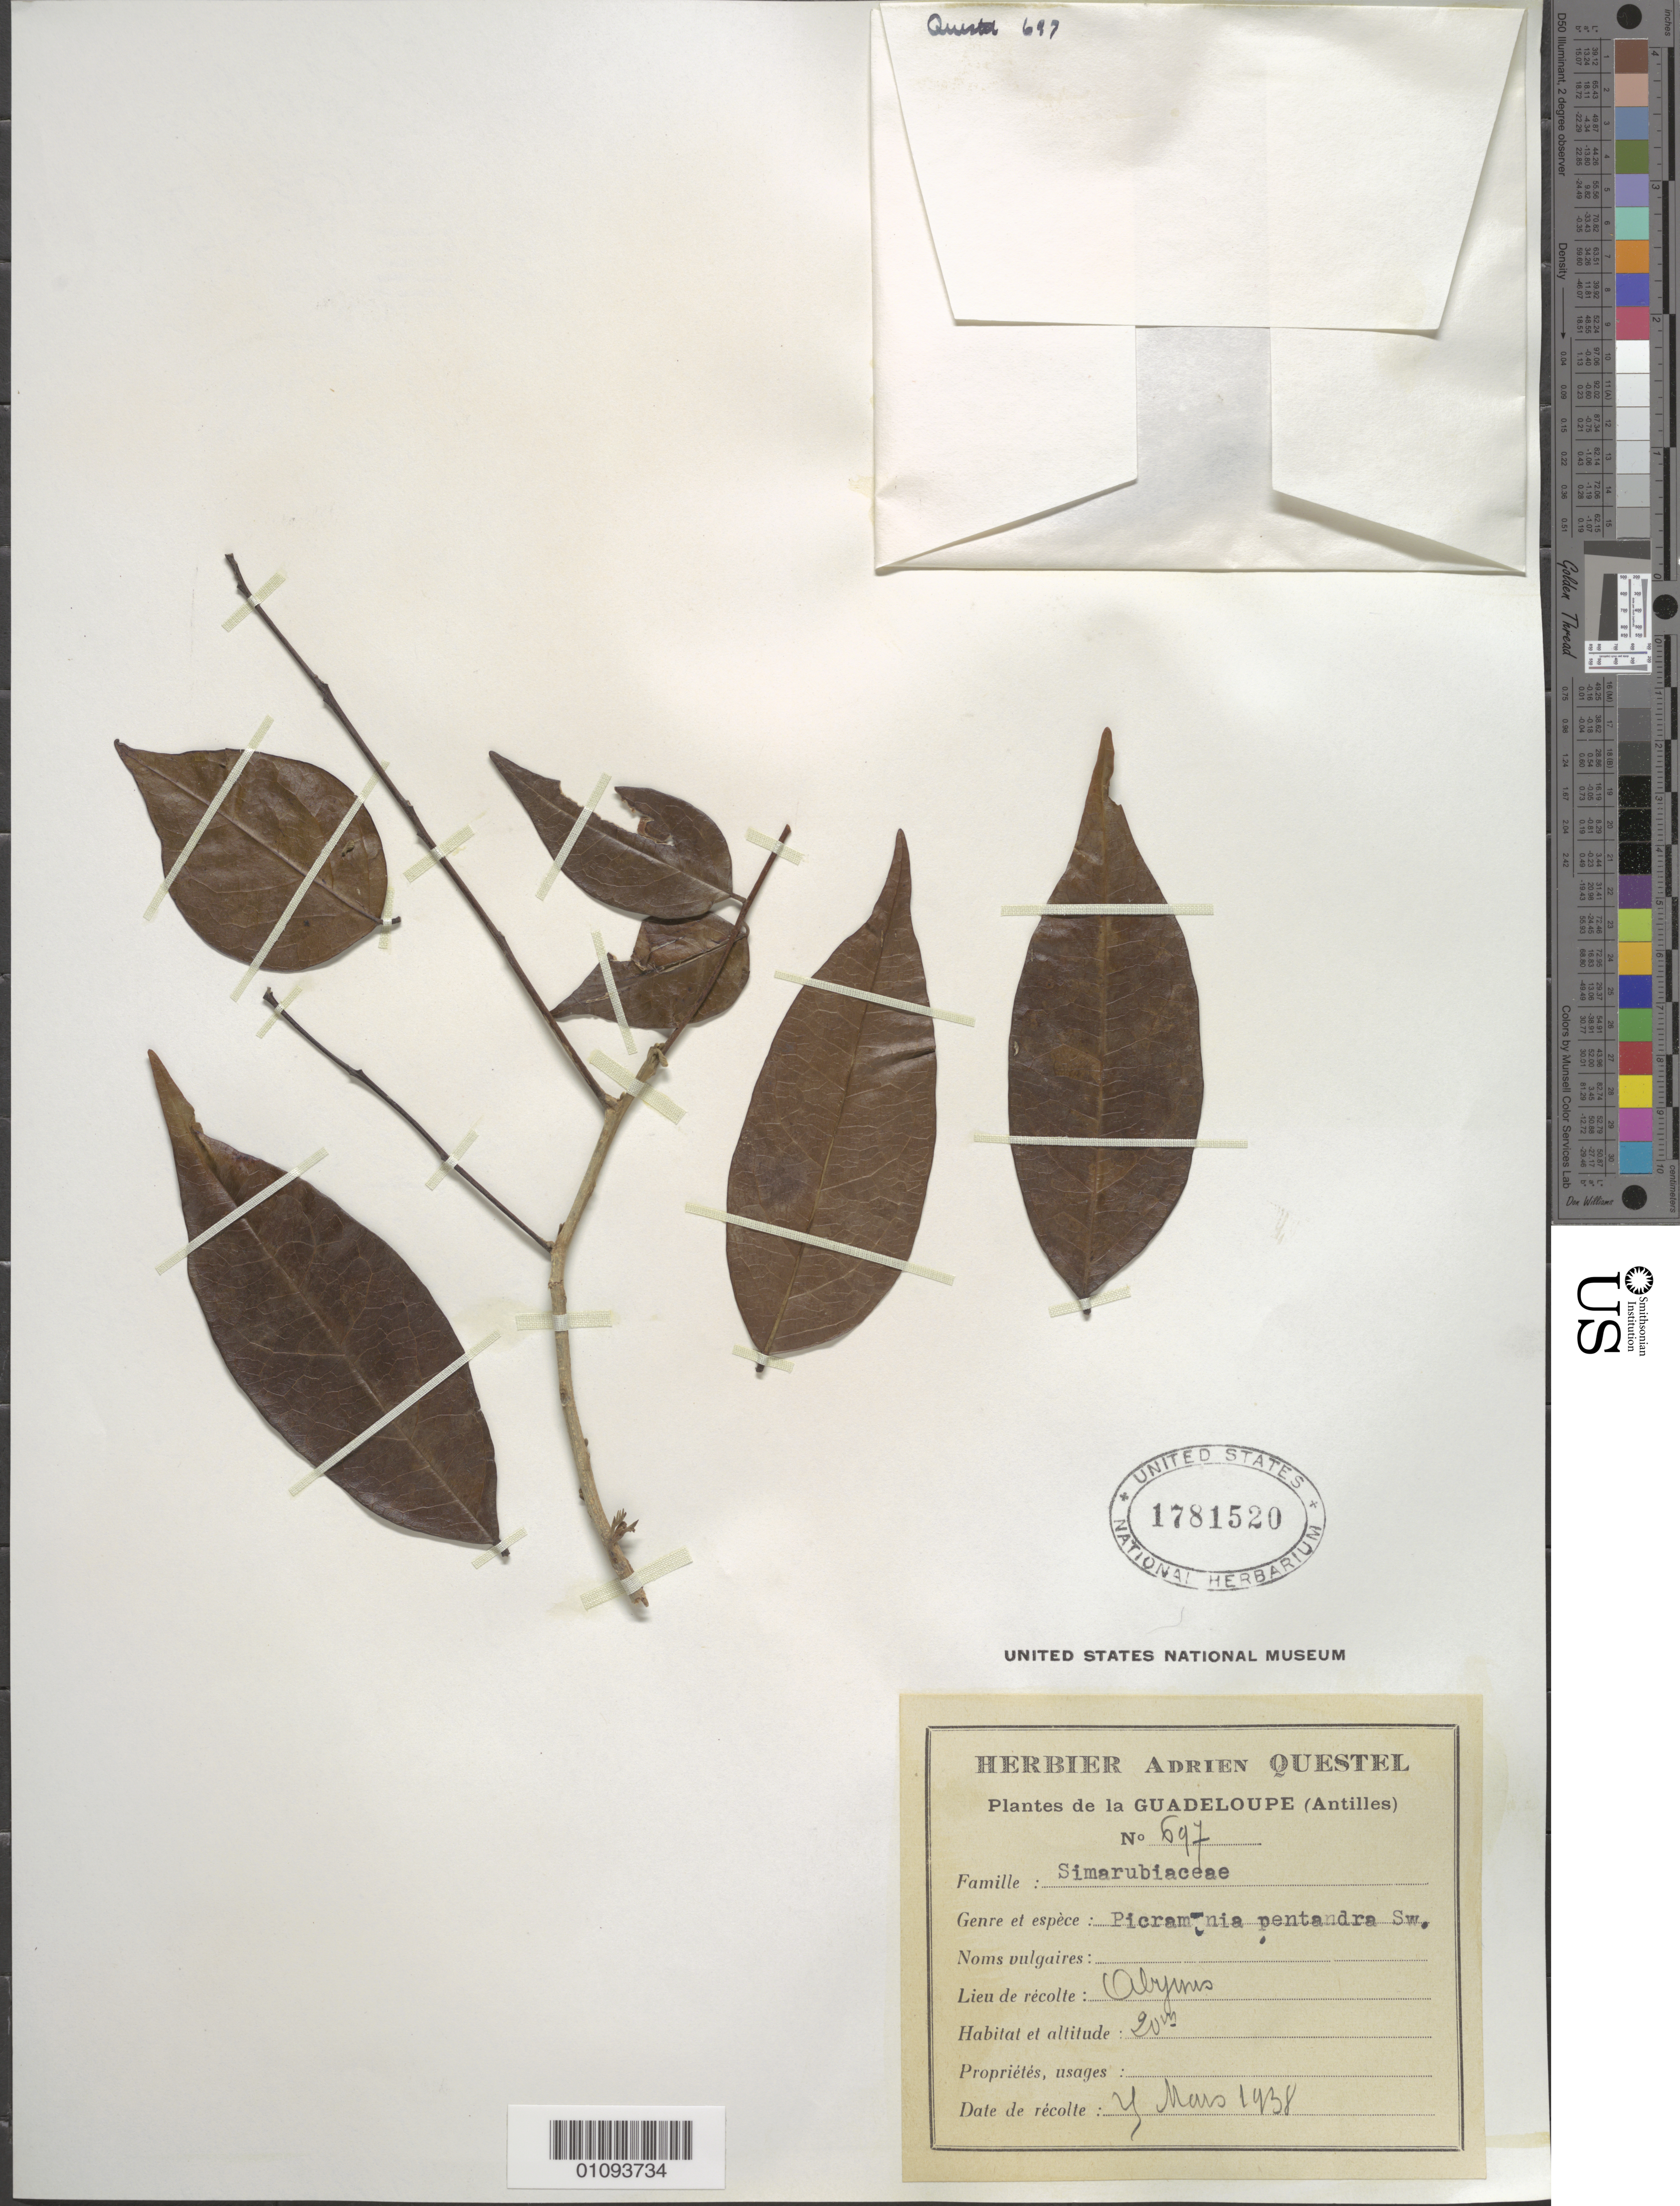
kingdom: Plantae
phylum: Tracheophyta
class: Magnoliopsida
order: Picramniales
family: Picramniaceae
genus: Picramnia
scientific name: Picramnia pentandra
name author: Sw.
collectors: A. Questel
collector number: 697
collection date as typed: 04 Mar 1938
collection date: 1938-03-04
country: Guadeloupe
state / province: St. Anne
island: Basse Terre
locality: Abymes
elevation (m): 20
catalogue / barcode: US 1781520